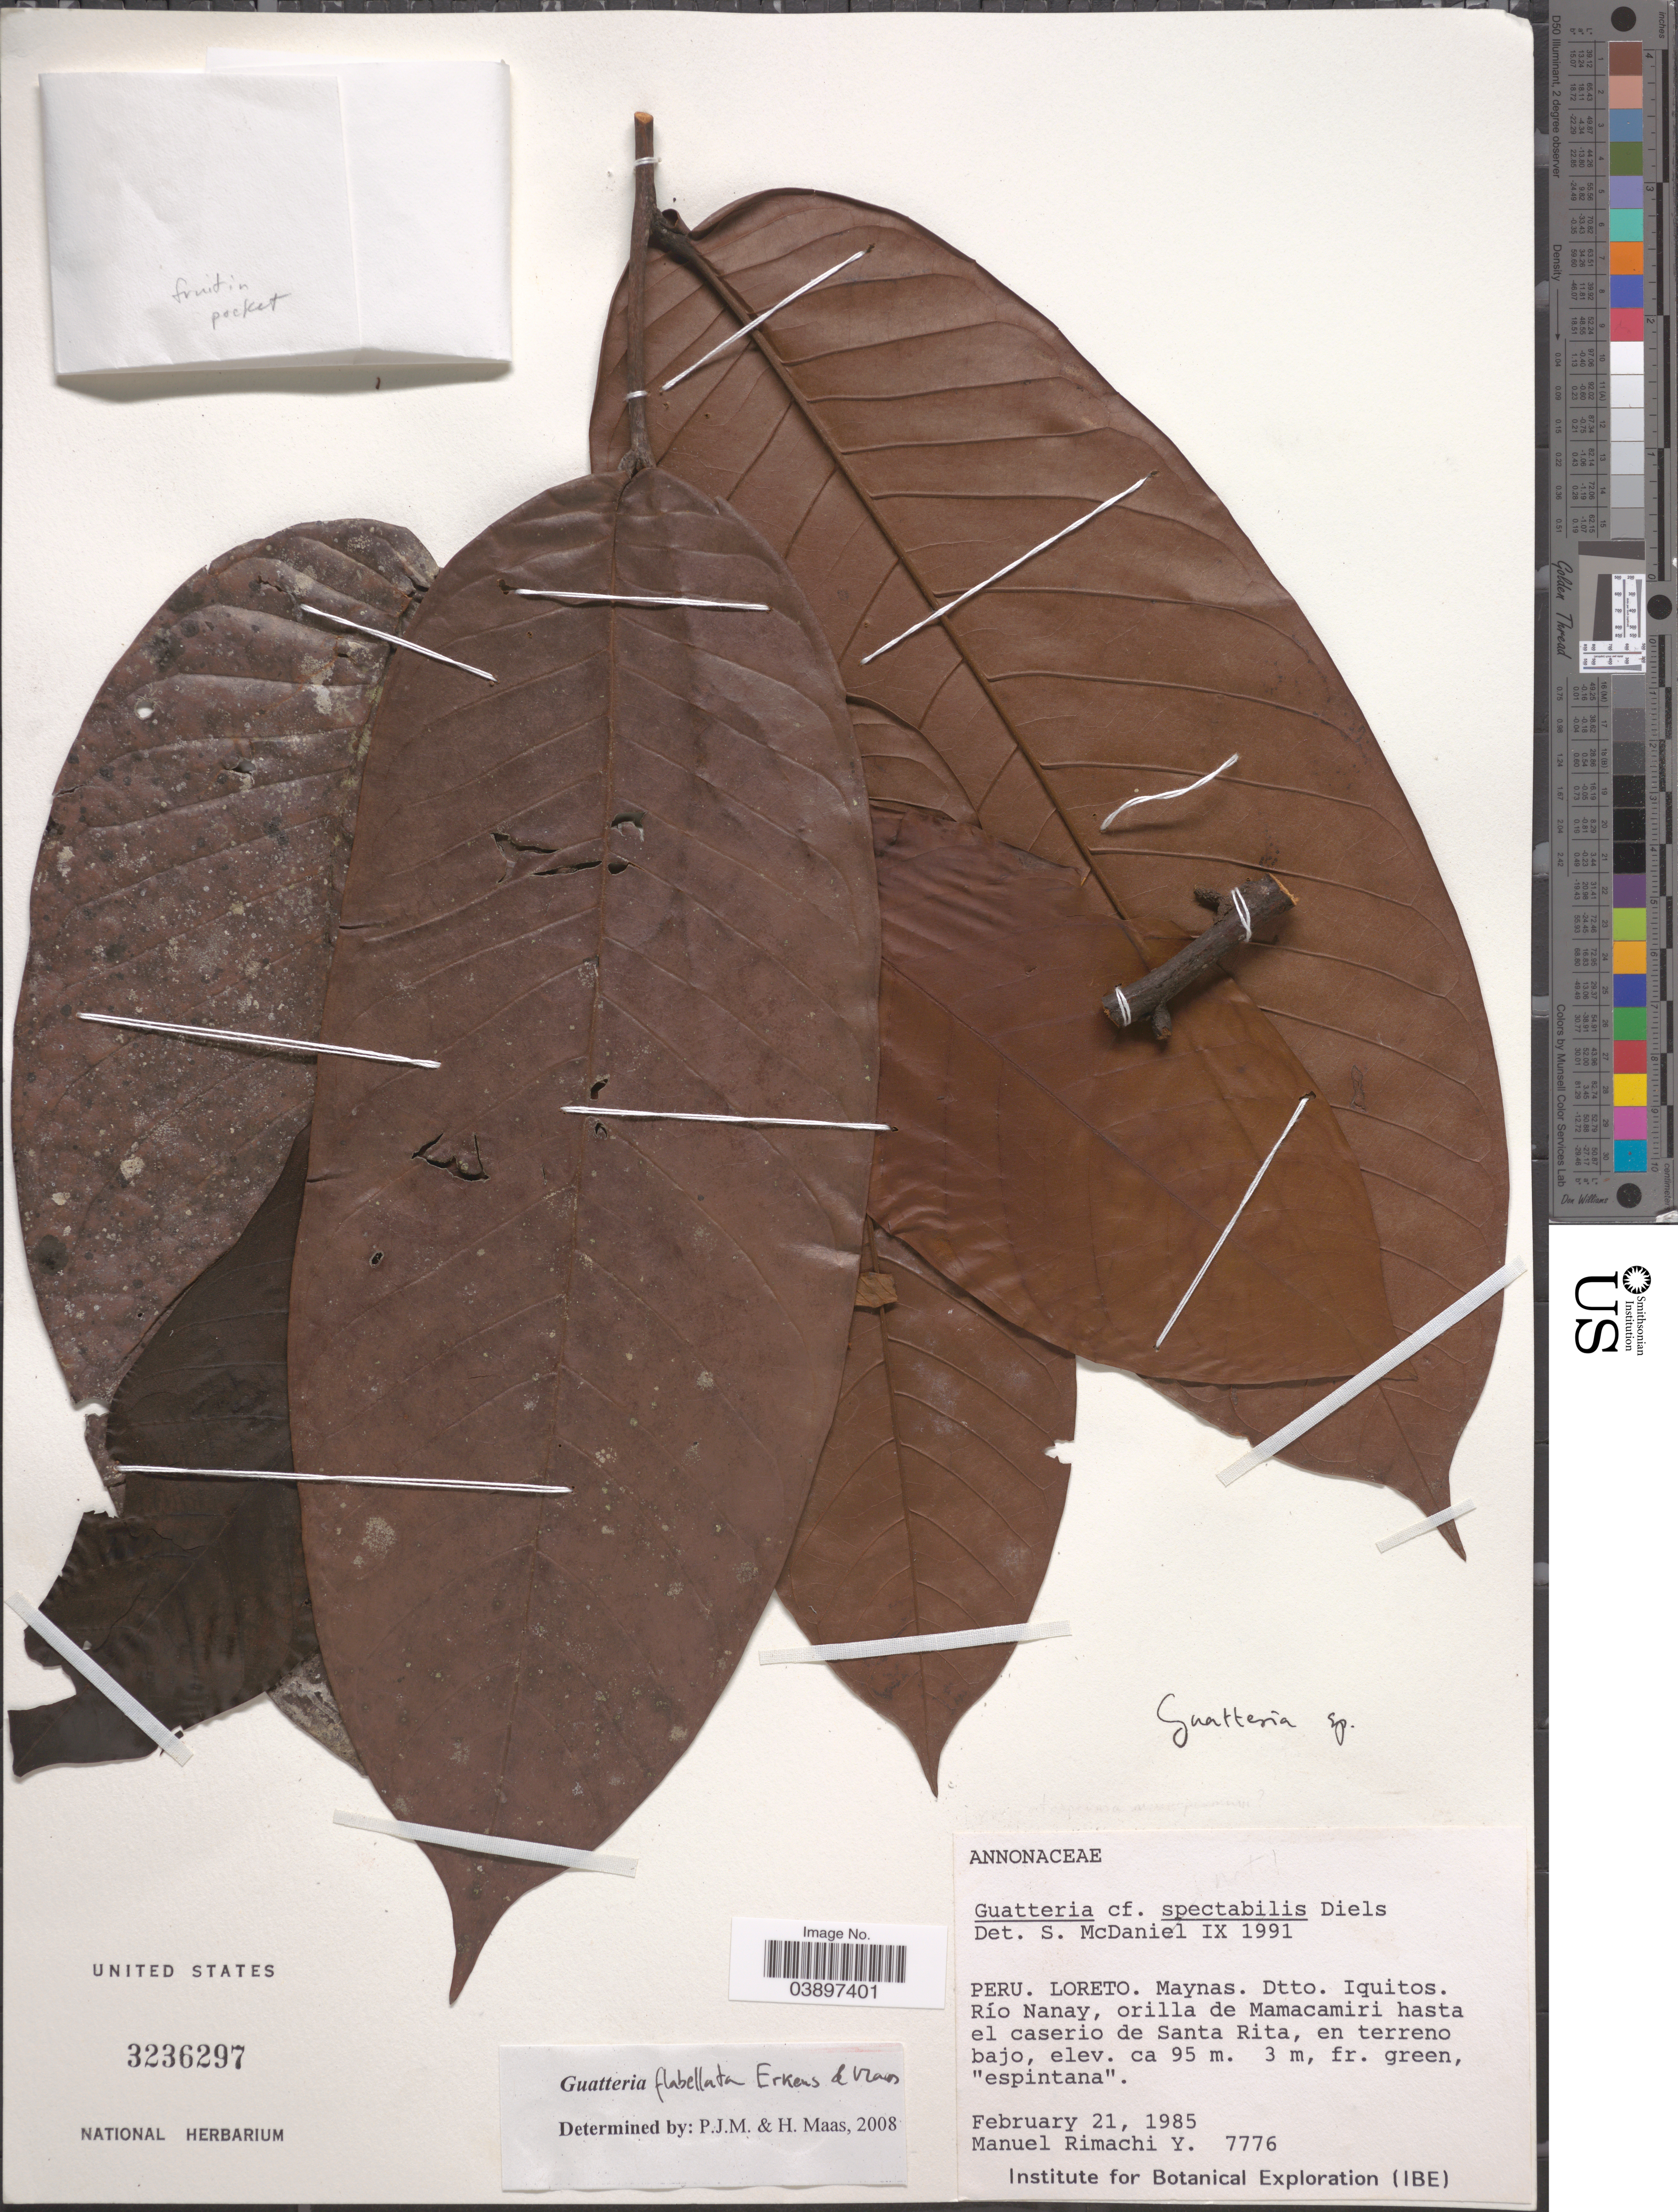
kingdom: Plantae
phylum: Tracheophyta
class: Magnoliopsida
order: Magnoliales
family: Annonaceae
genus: Guatteria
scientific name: Guatteria flabellata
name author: Erkens ex Maas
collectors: M. Rimachi Y.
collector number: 7776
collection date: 1985-02-21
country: Peru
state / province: Loreto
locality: Maynas. Dtto. Iquitos. Río Nanay, orilla de Mamacamiri hasta el caserio de Santa Rita, en terreno bajo.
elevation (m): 95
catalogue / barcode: US 3236297